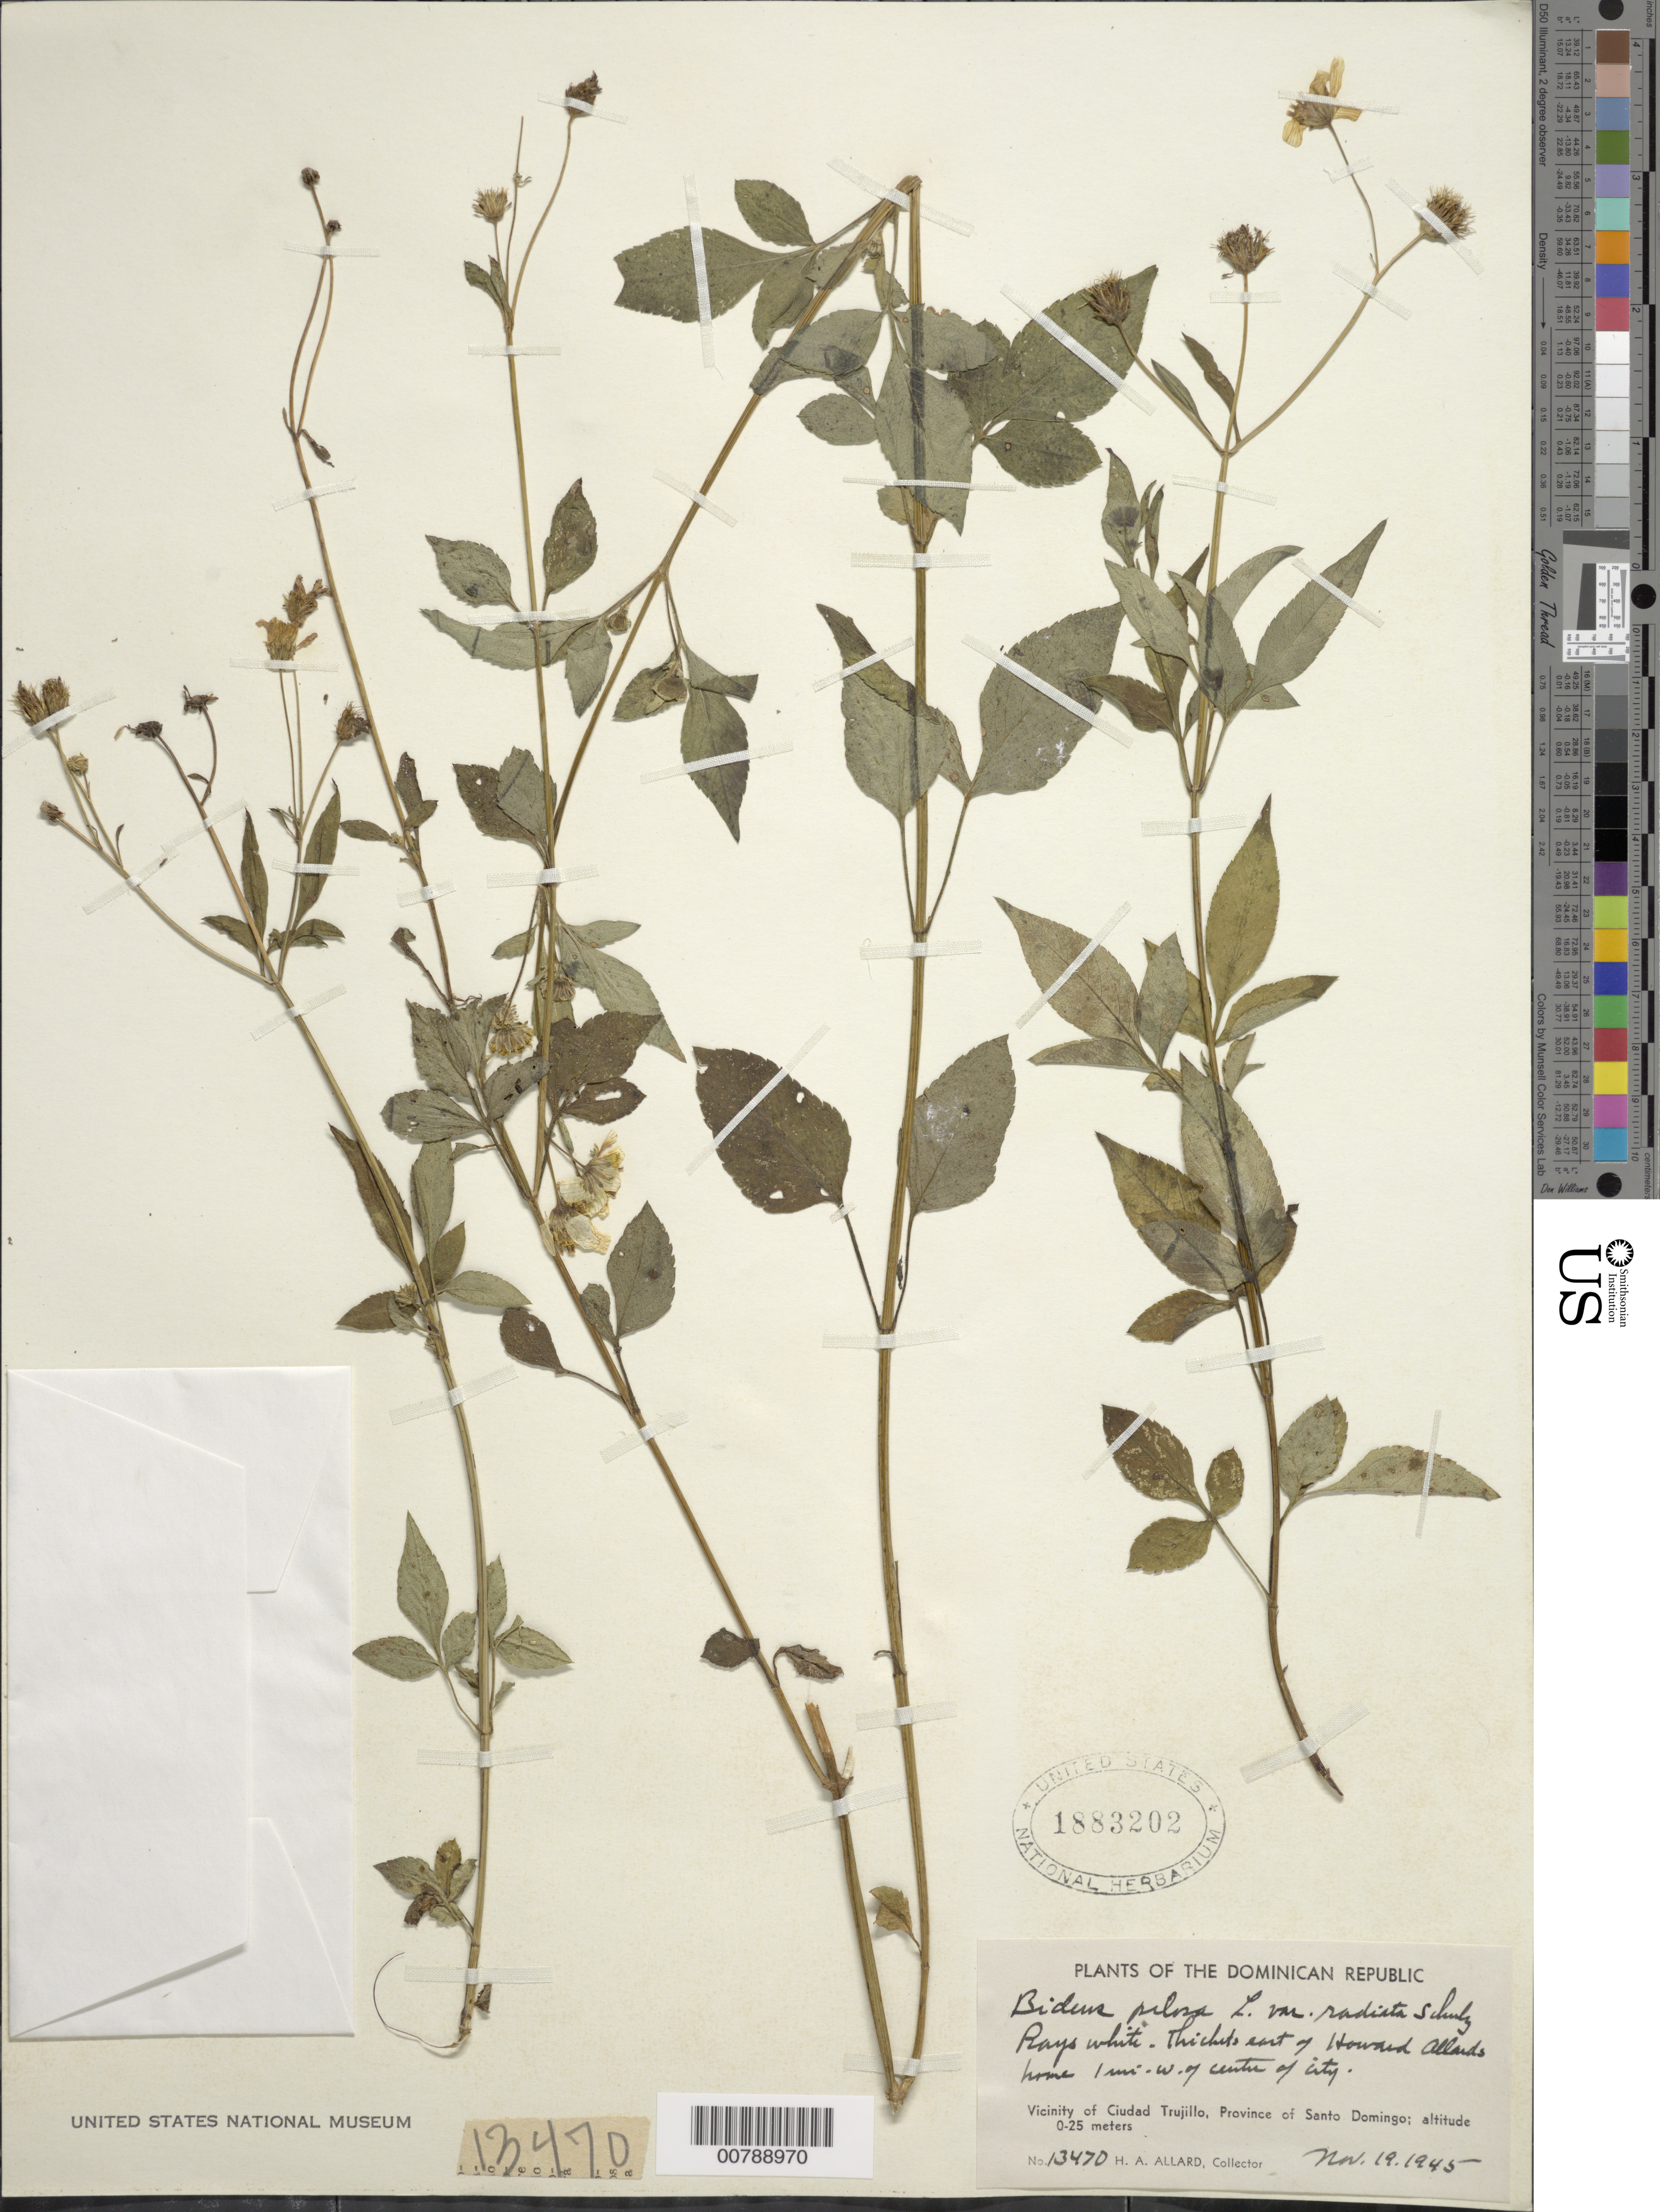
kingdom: Plantae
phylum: Tracheophyta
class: Magnoliopsida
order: Asterales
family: Asteraceae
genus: Bidens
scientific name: Bidens alba var. radiata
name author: (Sch. Bip.) R.E. Ballard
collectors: H. A. Allard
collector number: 13470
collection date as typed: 19 Nov 1945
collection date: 1945-11-19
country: Dominican Republic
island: Hispaniola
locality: Vicinity of Ciudad Trujillo, Province of Santo Domingo. Thicket east of Howard Allan's home, 1 mi W of center of city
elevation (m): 0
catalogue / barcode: US 1883202